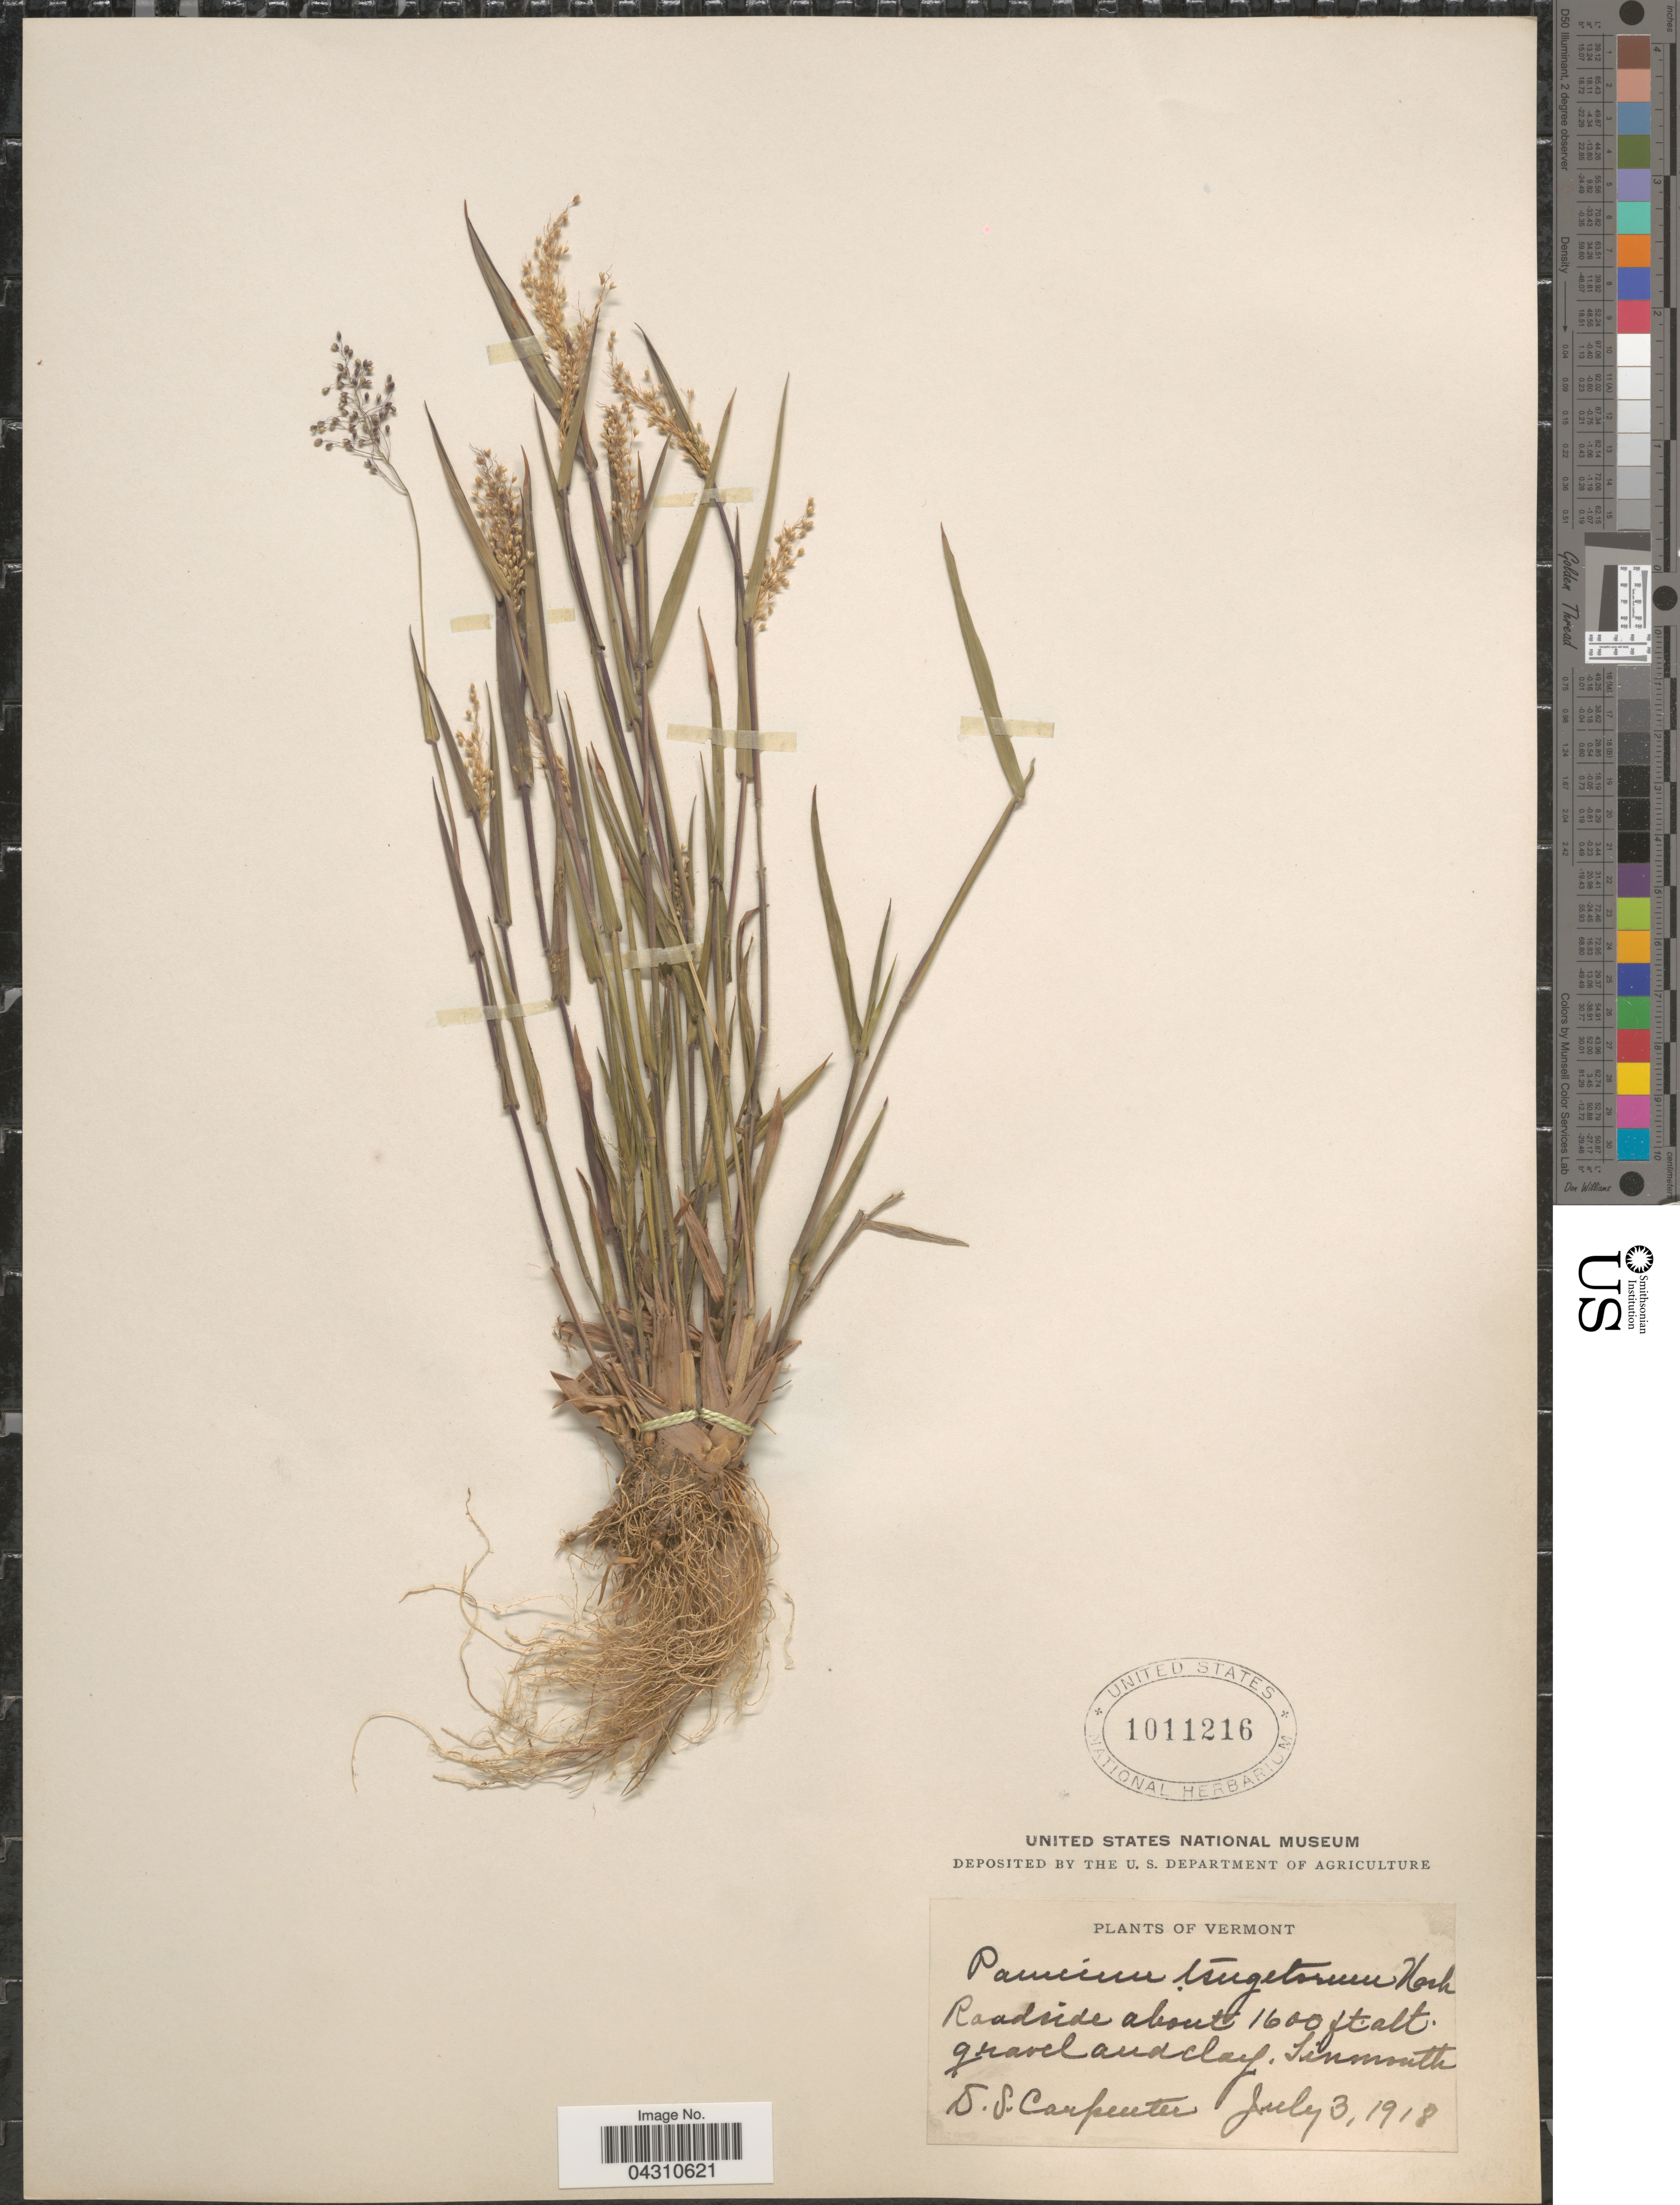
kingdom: Plantae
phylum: Tracheophyta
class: Liliopsida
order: Poales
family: Poaceae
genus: Dichanthelium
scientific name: Dichanthelium portoricense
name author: (Desv. ex Ham.) B.F. Hansen & Wunderlin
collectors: D. Carpenter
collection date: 1918-07-03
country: United States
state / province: Vermont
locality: Roadside. Tinmouth.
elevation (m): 488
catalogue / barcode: US 1011216